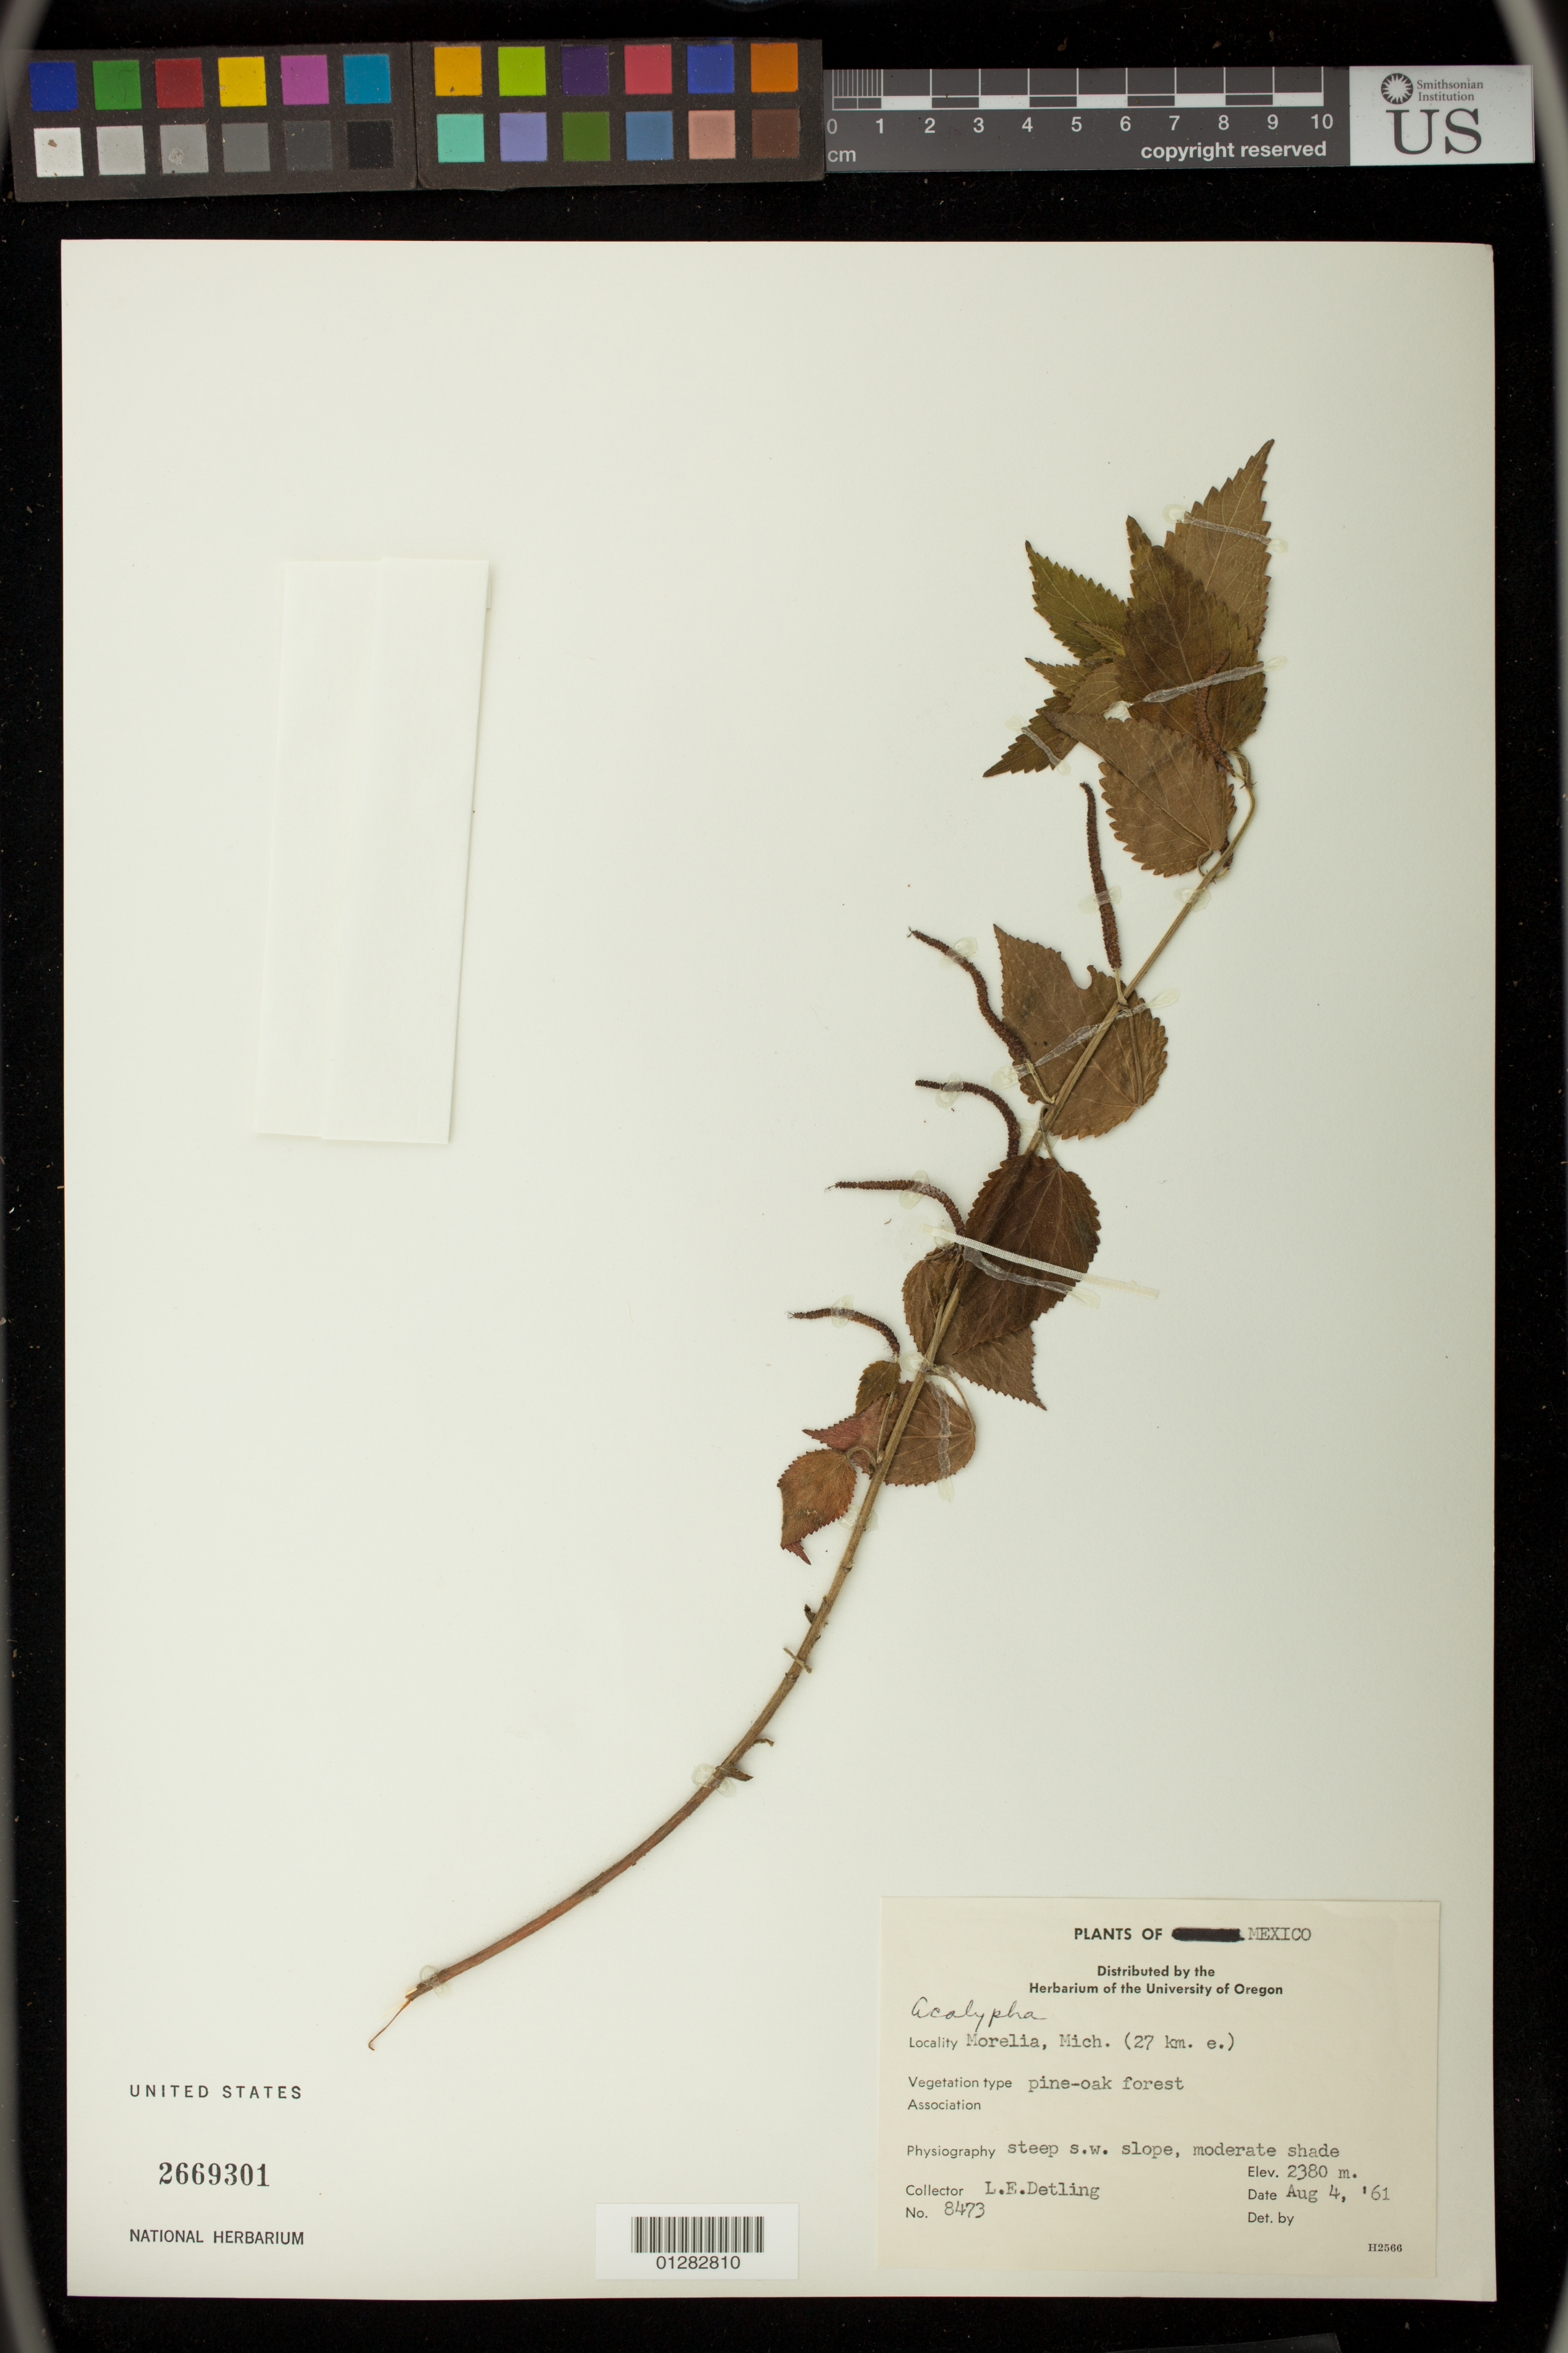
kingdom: Plantae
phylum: Tracheophyta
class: Magnoliopsida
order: Malpighiales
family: Euphorbiaceae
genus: Acalypha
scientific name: Acalypha sp.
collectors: L. E. Detling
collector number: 8473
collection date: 1961-08-04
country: Mexico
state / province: Michoacán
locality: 27 km east of Morelia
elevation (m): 725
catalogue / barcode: US 2669301